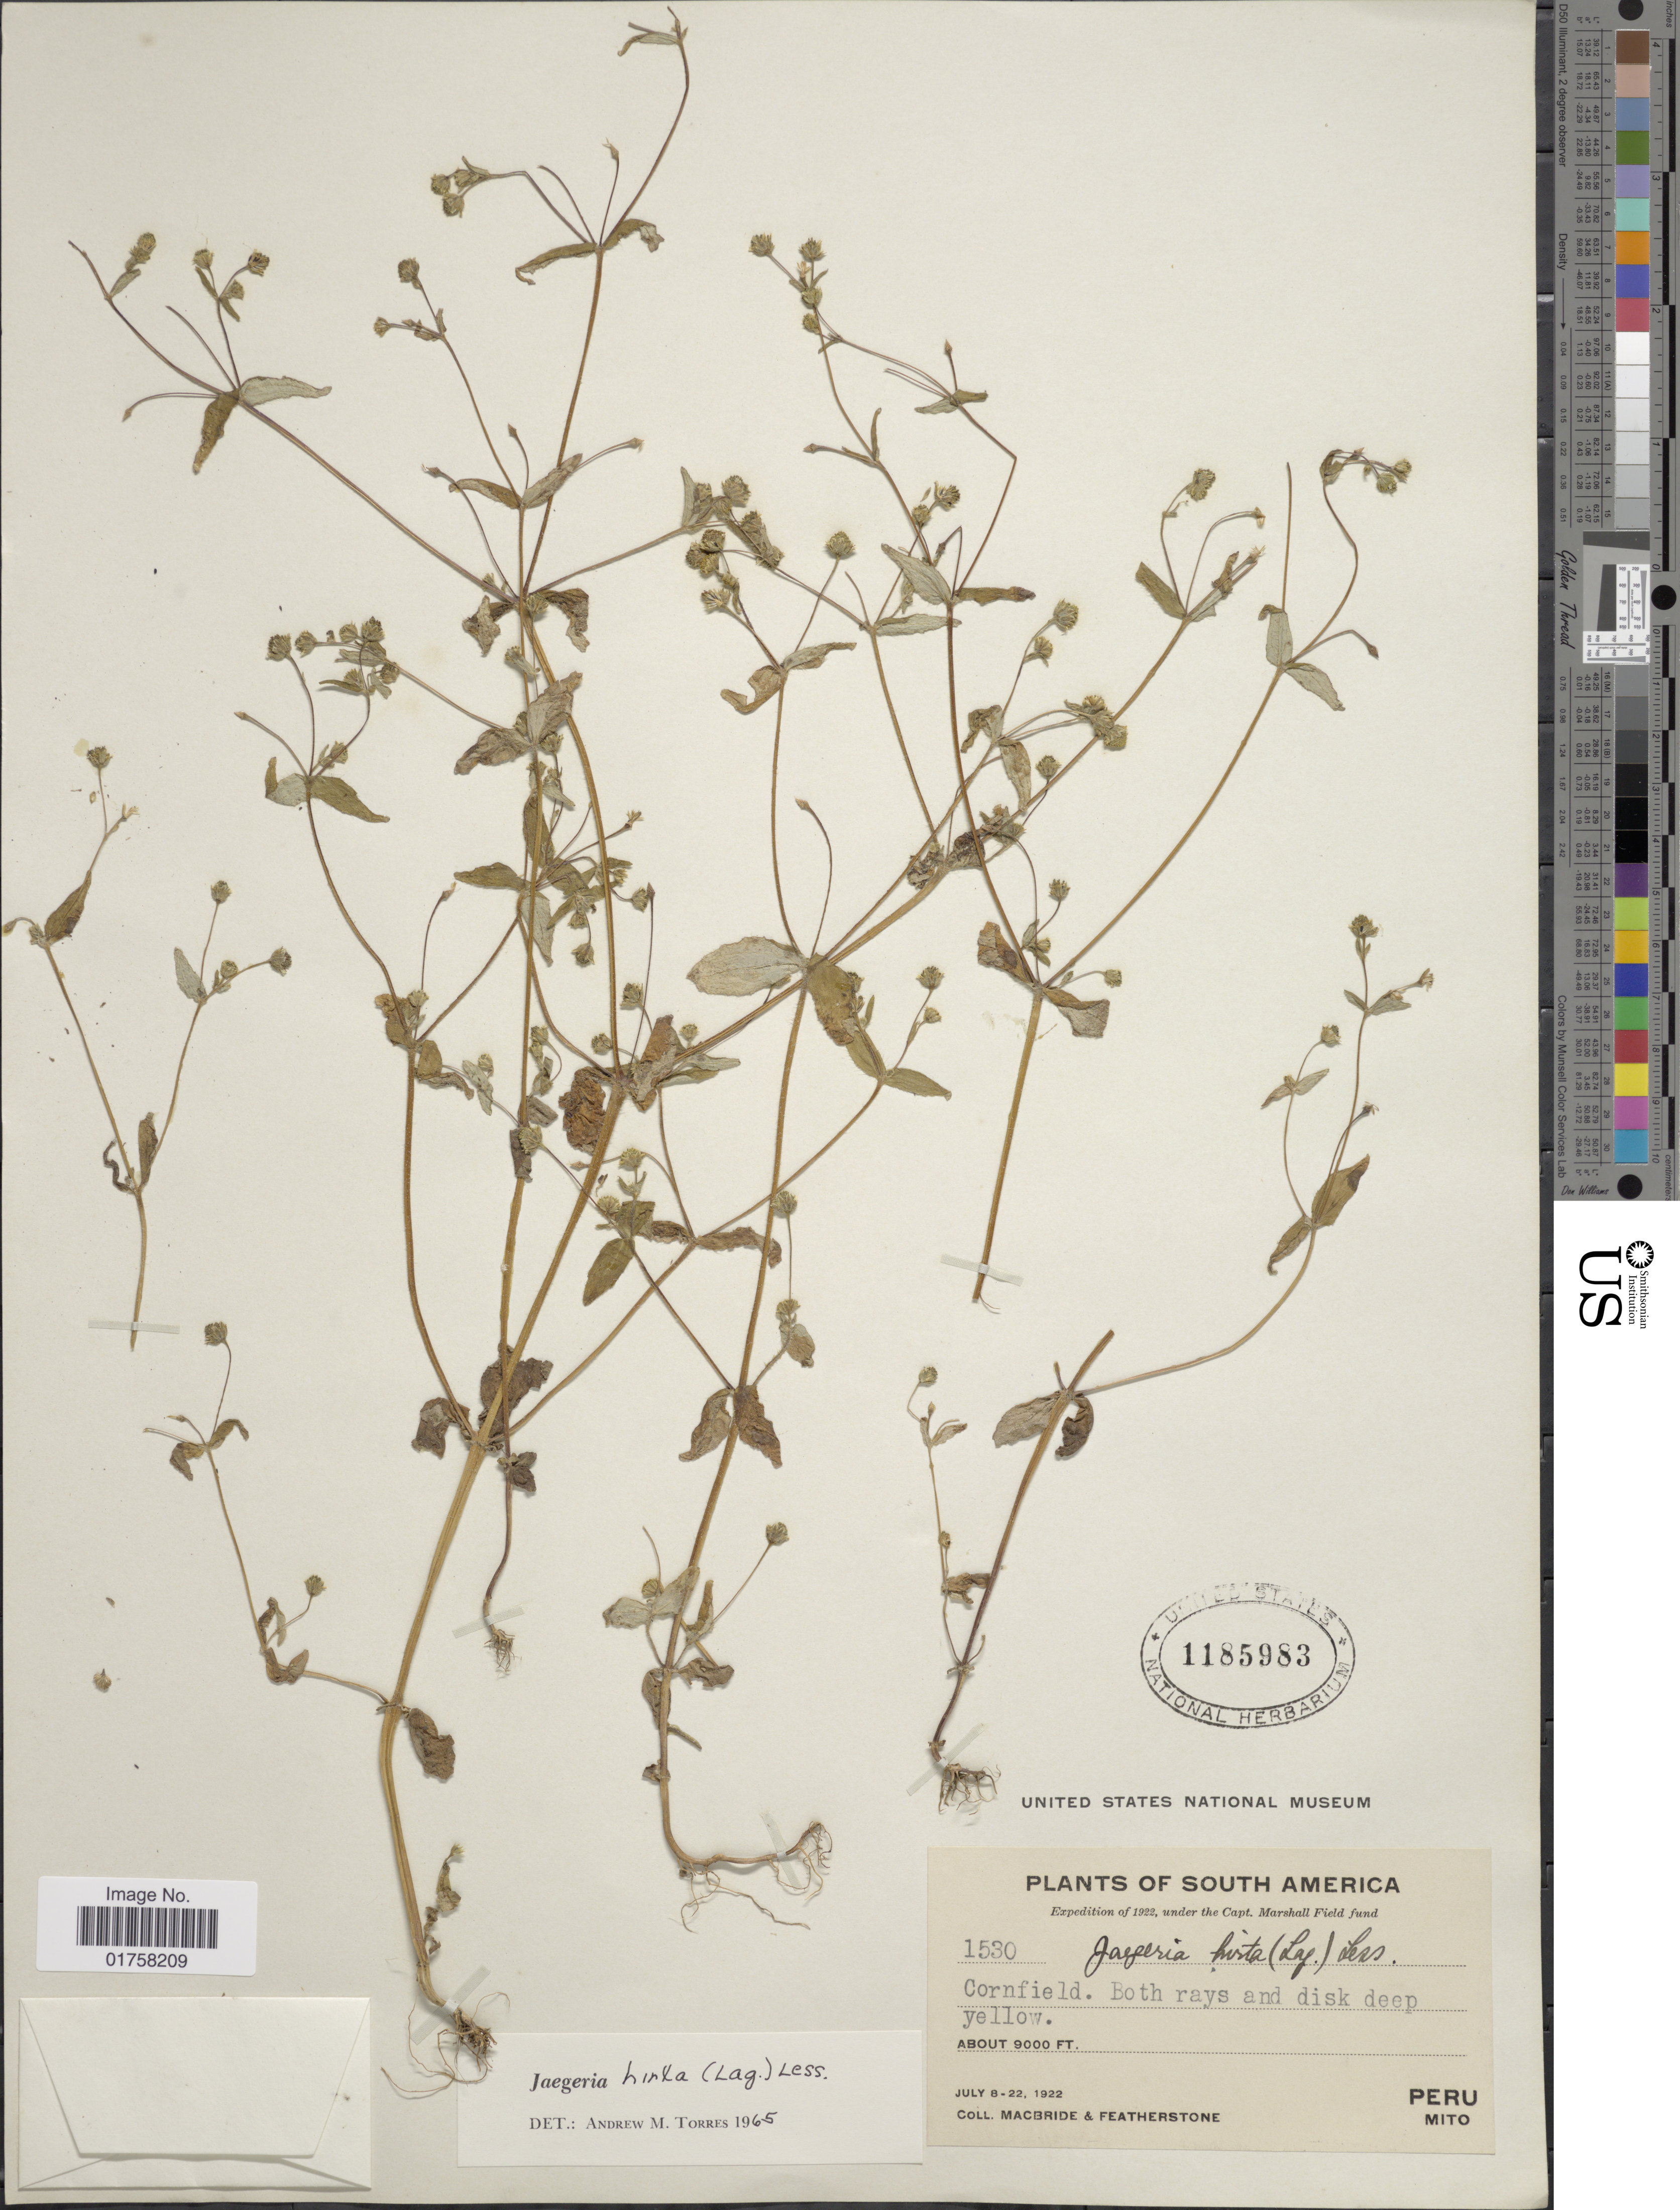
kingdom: Plantae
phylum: Tracheophyta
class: Magnoliopsida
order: Asterales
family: Asteraceae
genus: Jaegeria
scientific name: Jaegeria hirta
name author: (Lag.) Less.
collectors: Macbride, -- & -. Featherstone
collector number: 1530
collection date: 1922-07-08/1922-07-22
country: Peru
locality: South America, Cornfield, Mito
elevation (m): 2743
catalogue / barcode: US 1185983